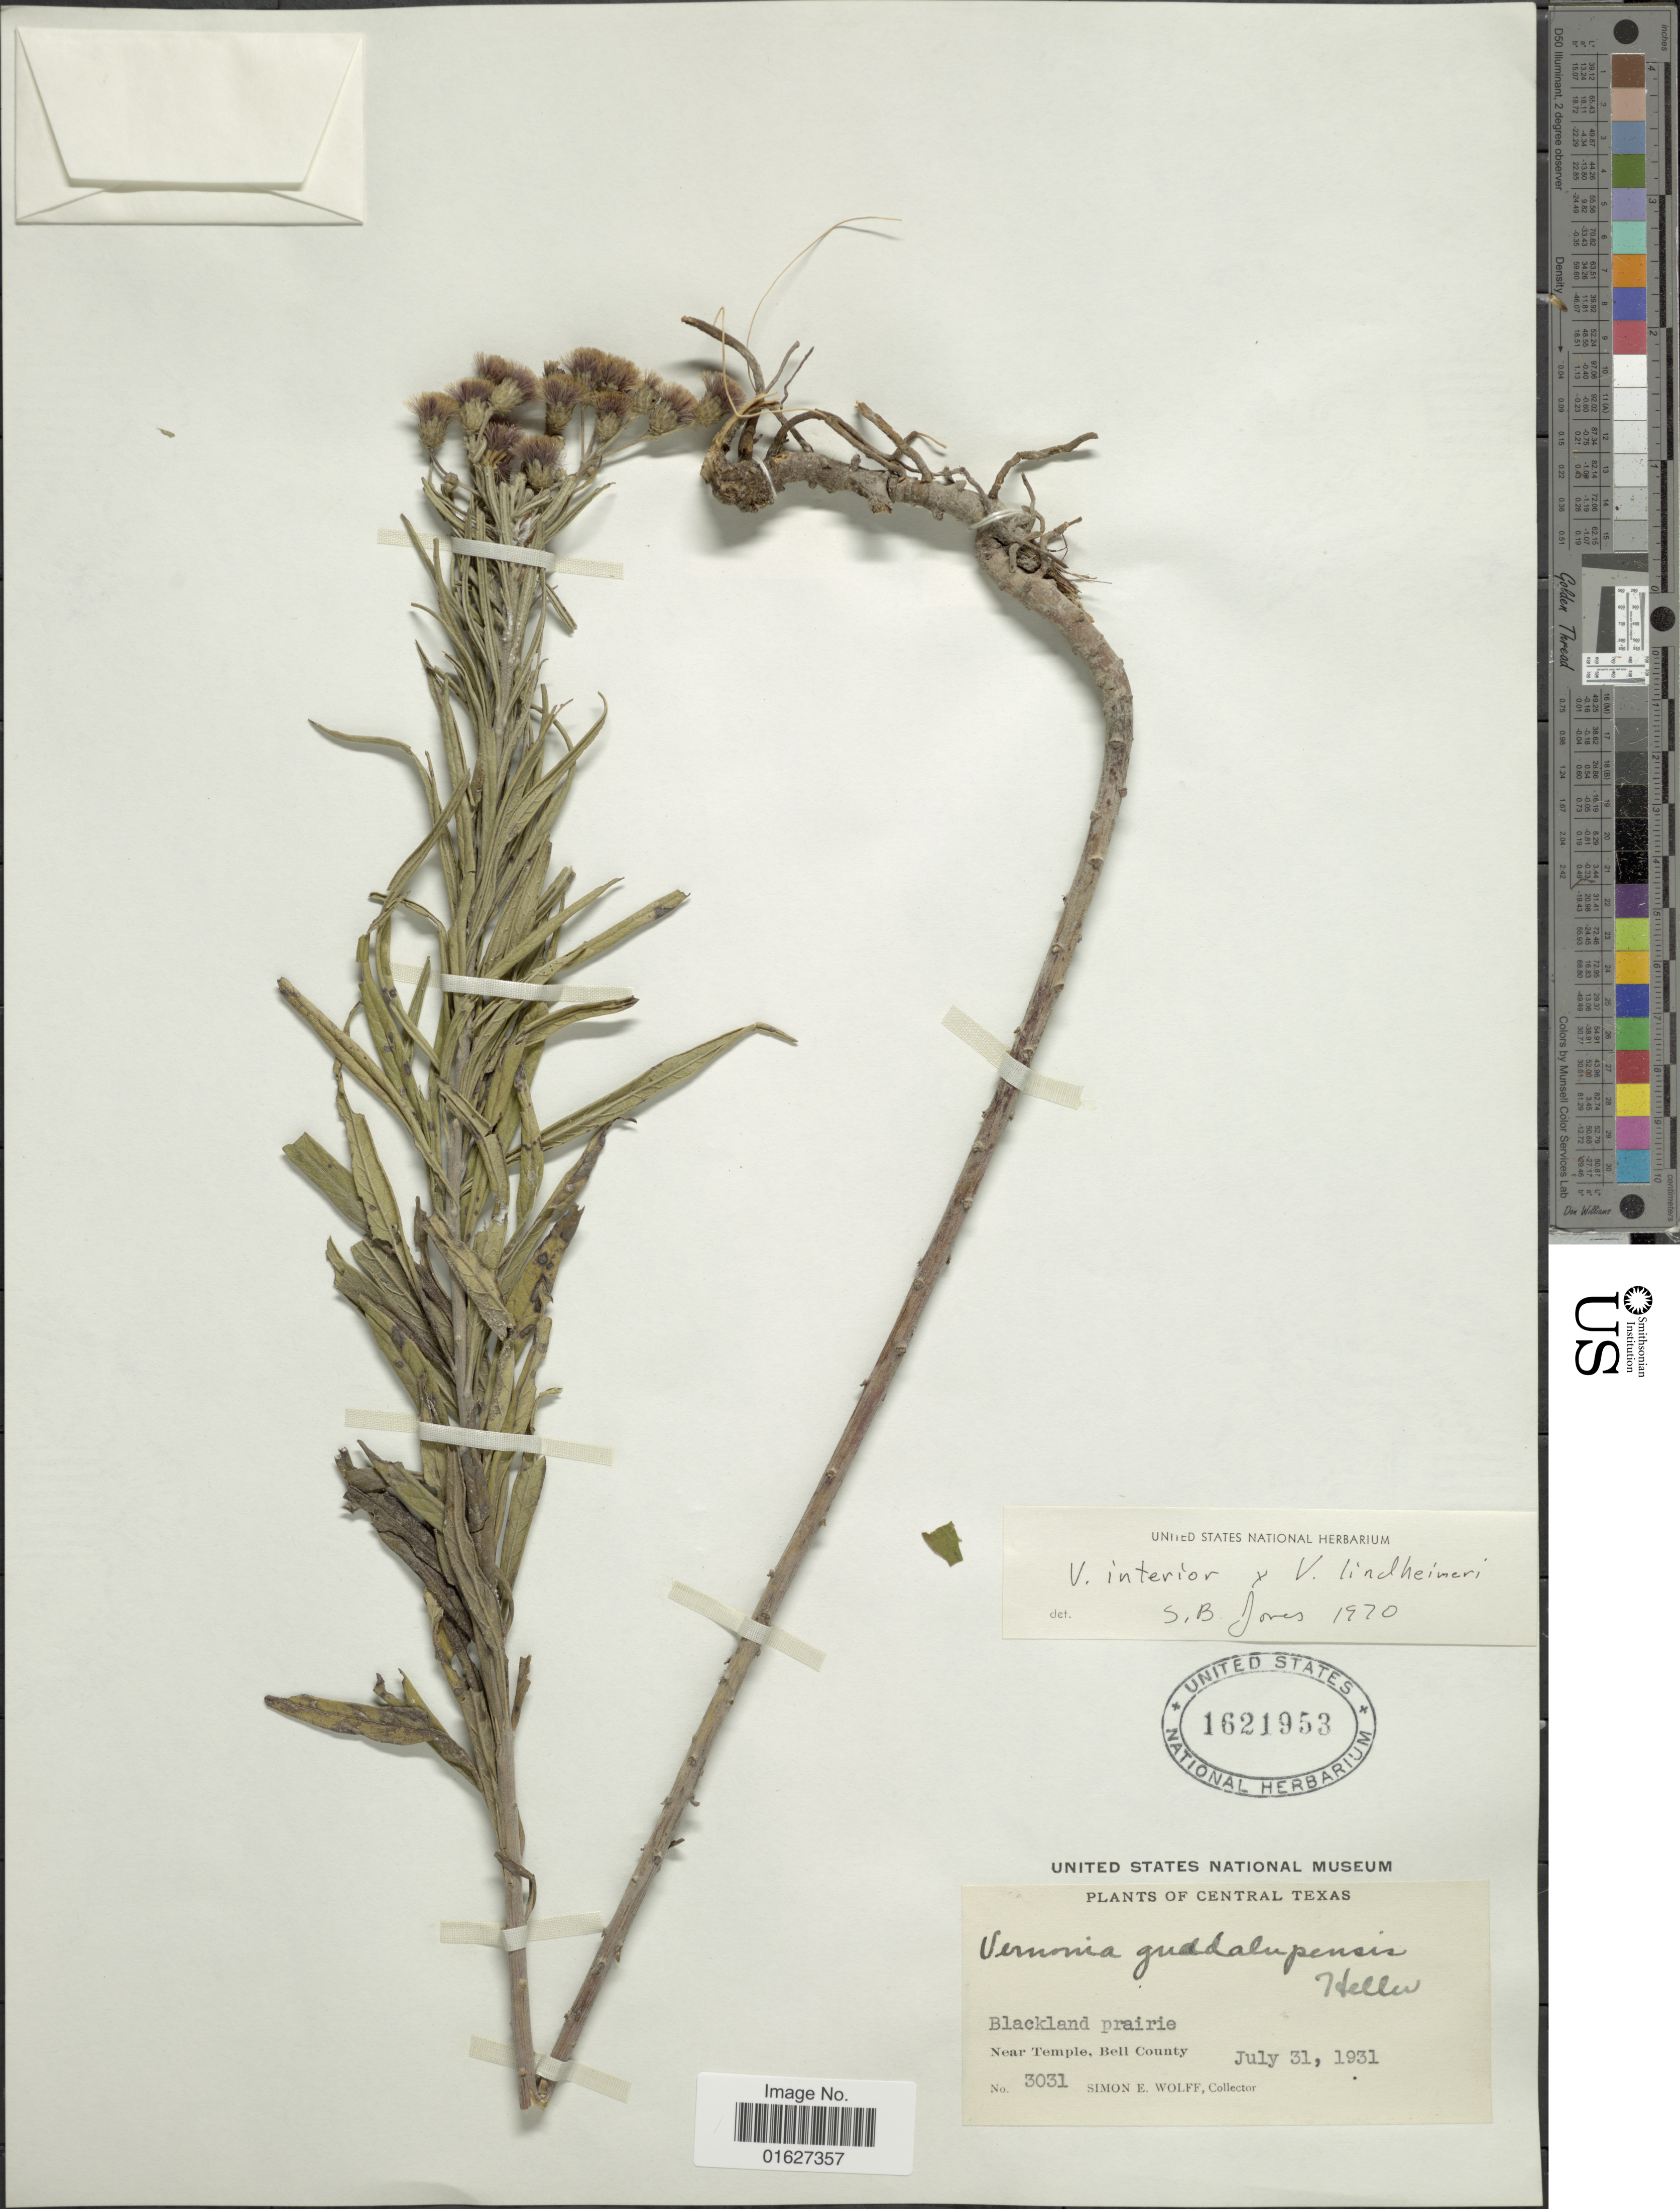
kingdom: Plantae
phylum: Tracheophyta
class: Magnoliopsida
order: Asterales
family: Asteraceae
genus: Vernonia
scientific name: Vernonia guadalupensis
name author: A. Heller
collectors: S. E. Wolff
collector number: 3031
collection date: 1931-07-31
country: United States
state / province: Texas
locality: Texas. Blackland prairie. Near Temple, Bell County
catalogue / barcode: US 1621953